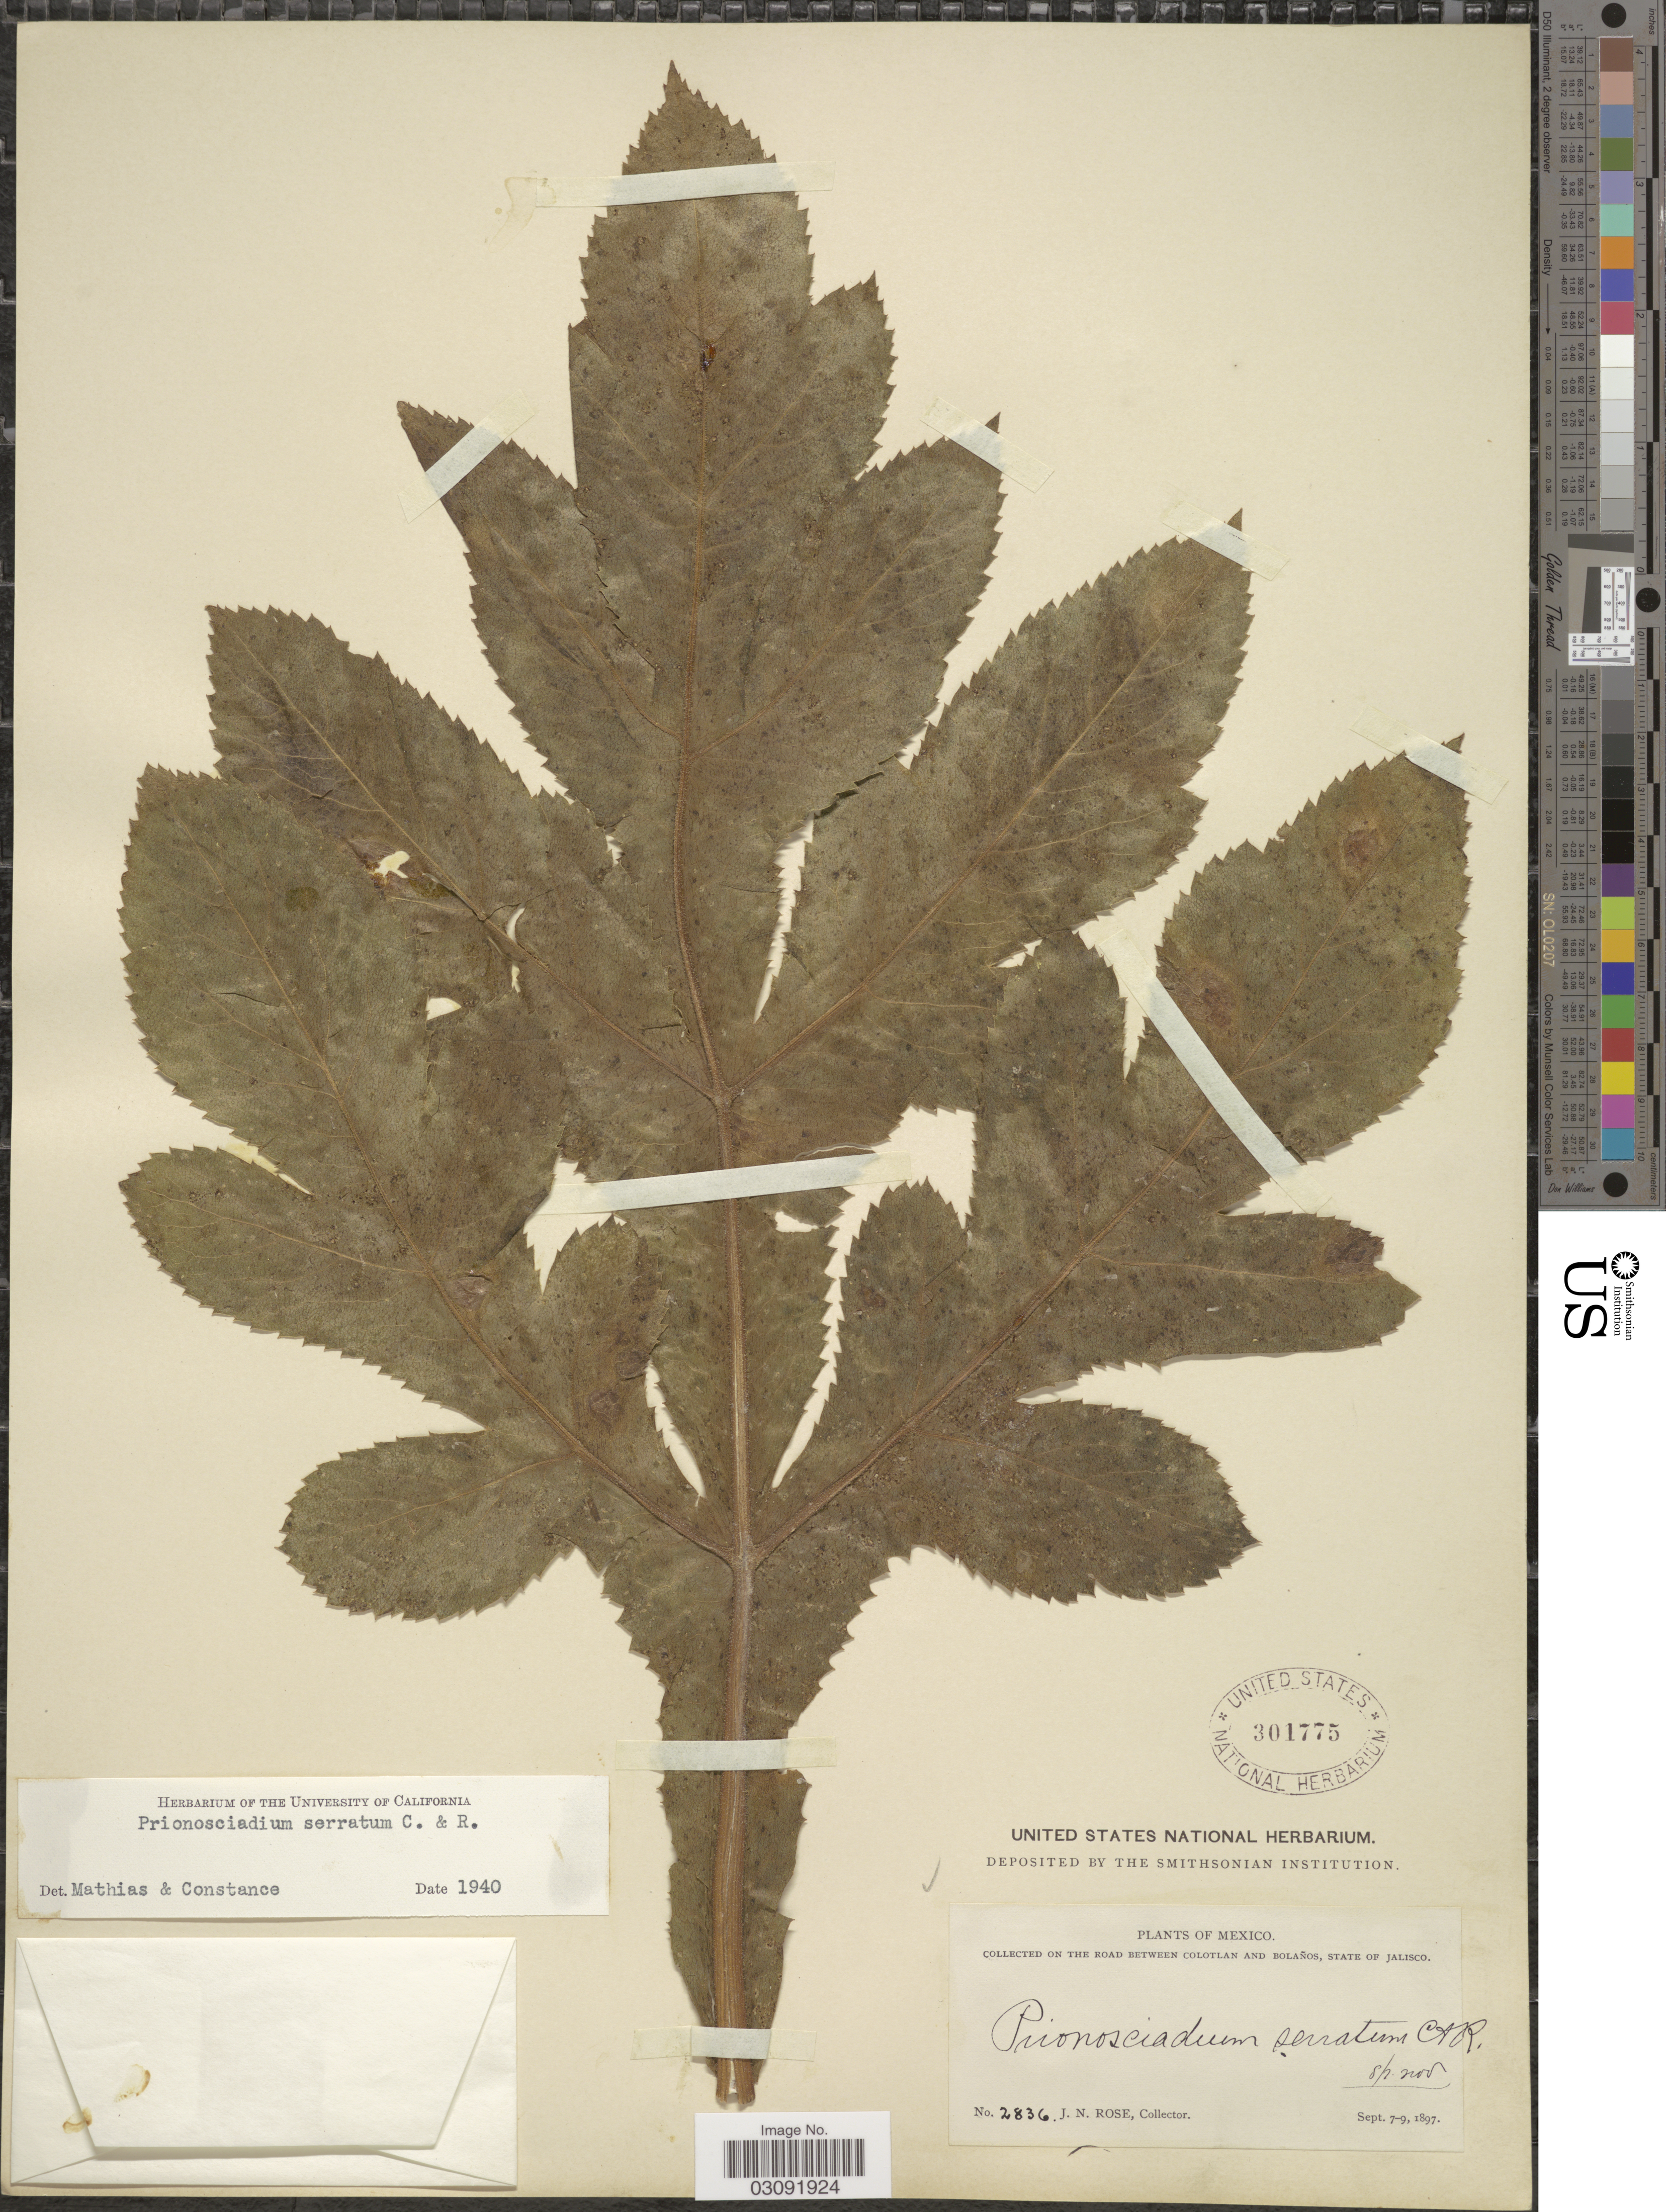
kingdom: Plantae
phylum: Tracheophyta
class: Magnoliopsida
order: Apiales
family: Apiaceae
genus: Prionosciadium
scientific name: Prionosciadium serratum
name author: J.M. Coult. & Rose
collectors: J. N. Rose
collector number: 2836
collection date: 1897-09-07/1897-09-09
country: Mexico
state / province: Jalisco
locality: On the road between Colotlan and Bolaños.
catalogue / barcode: US 301775